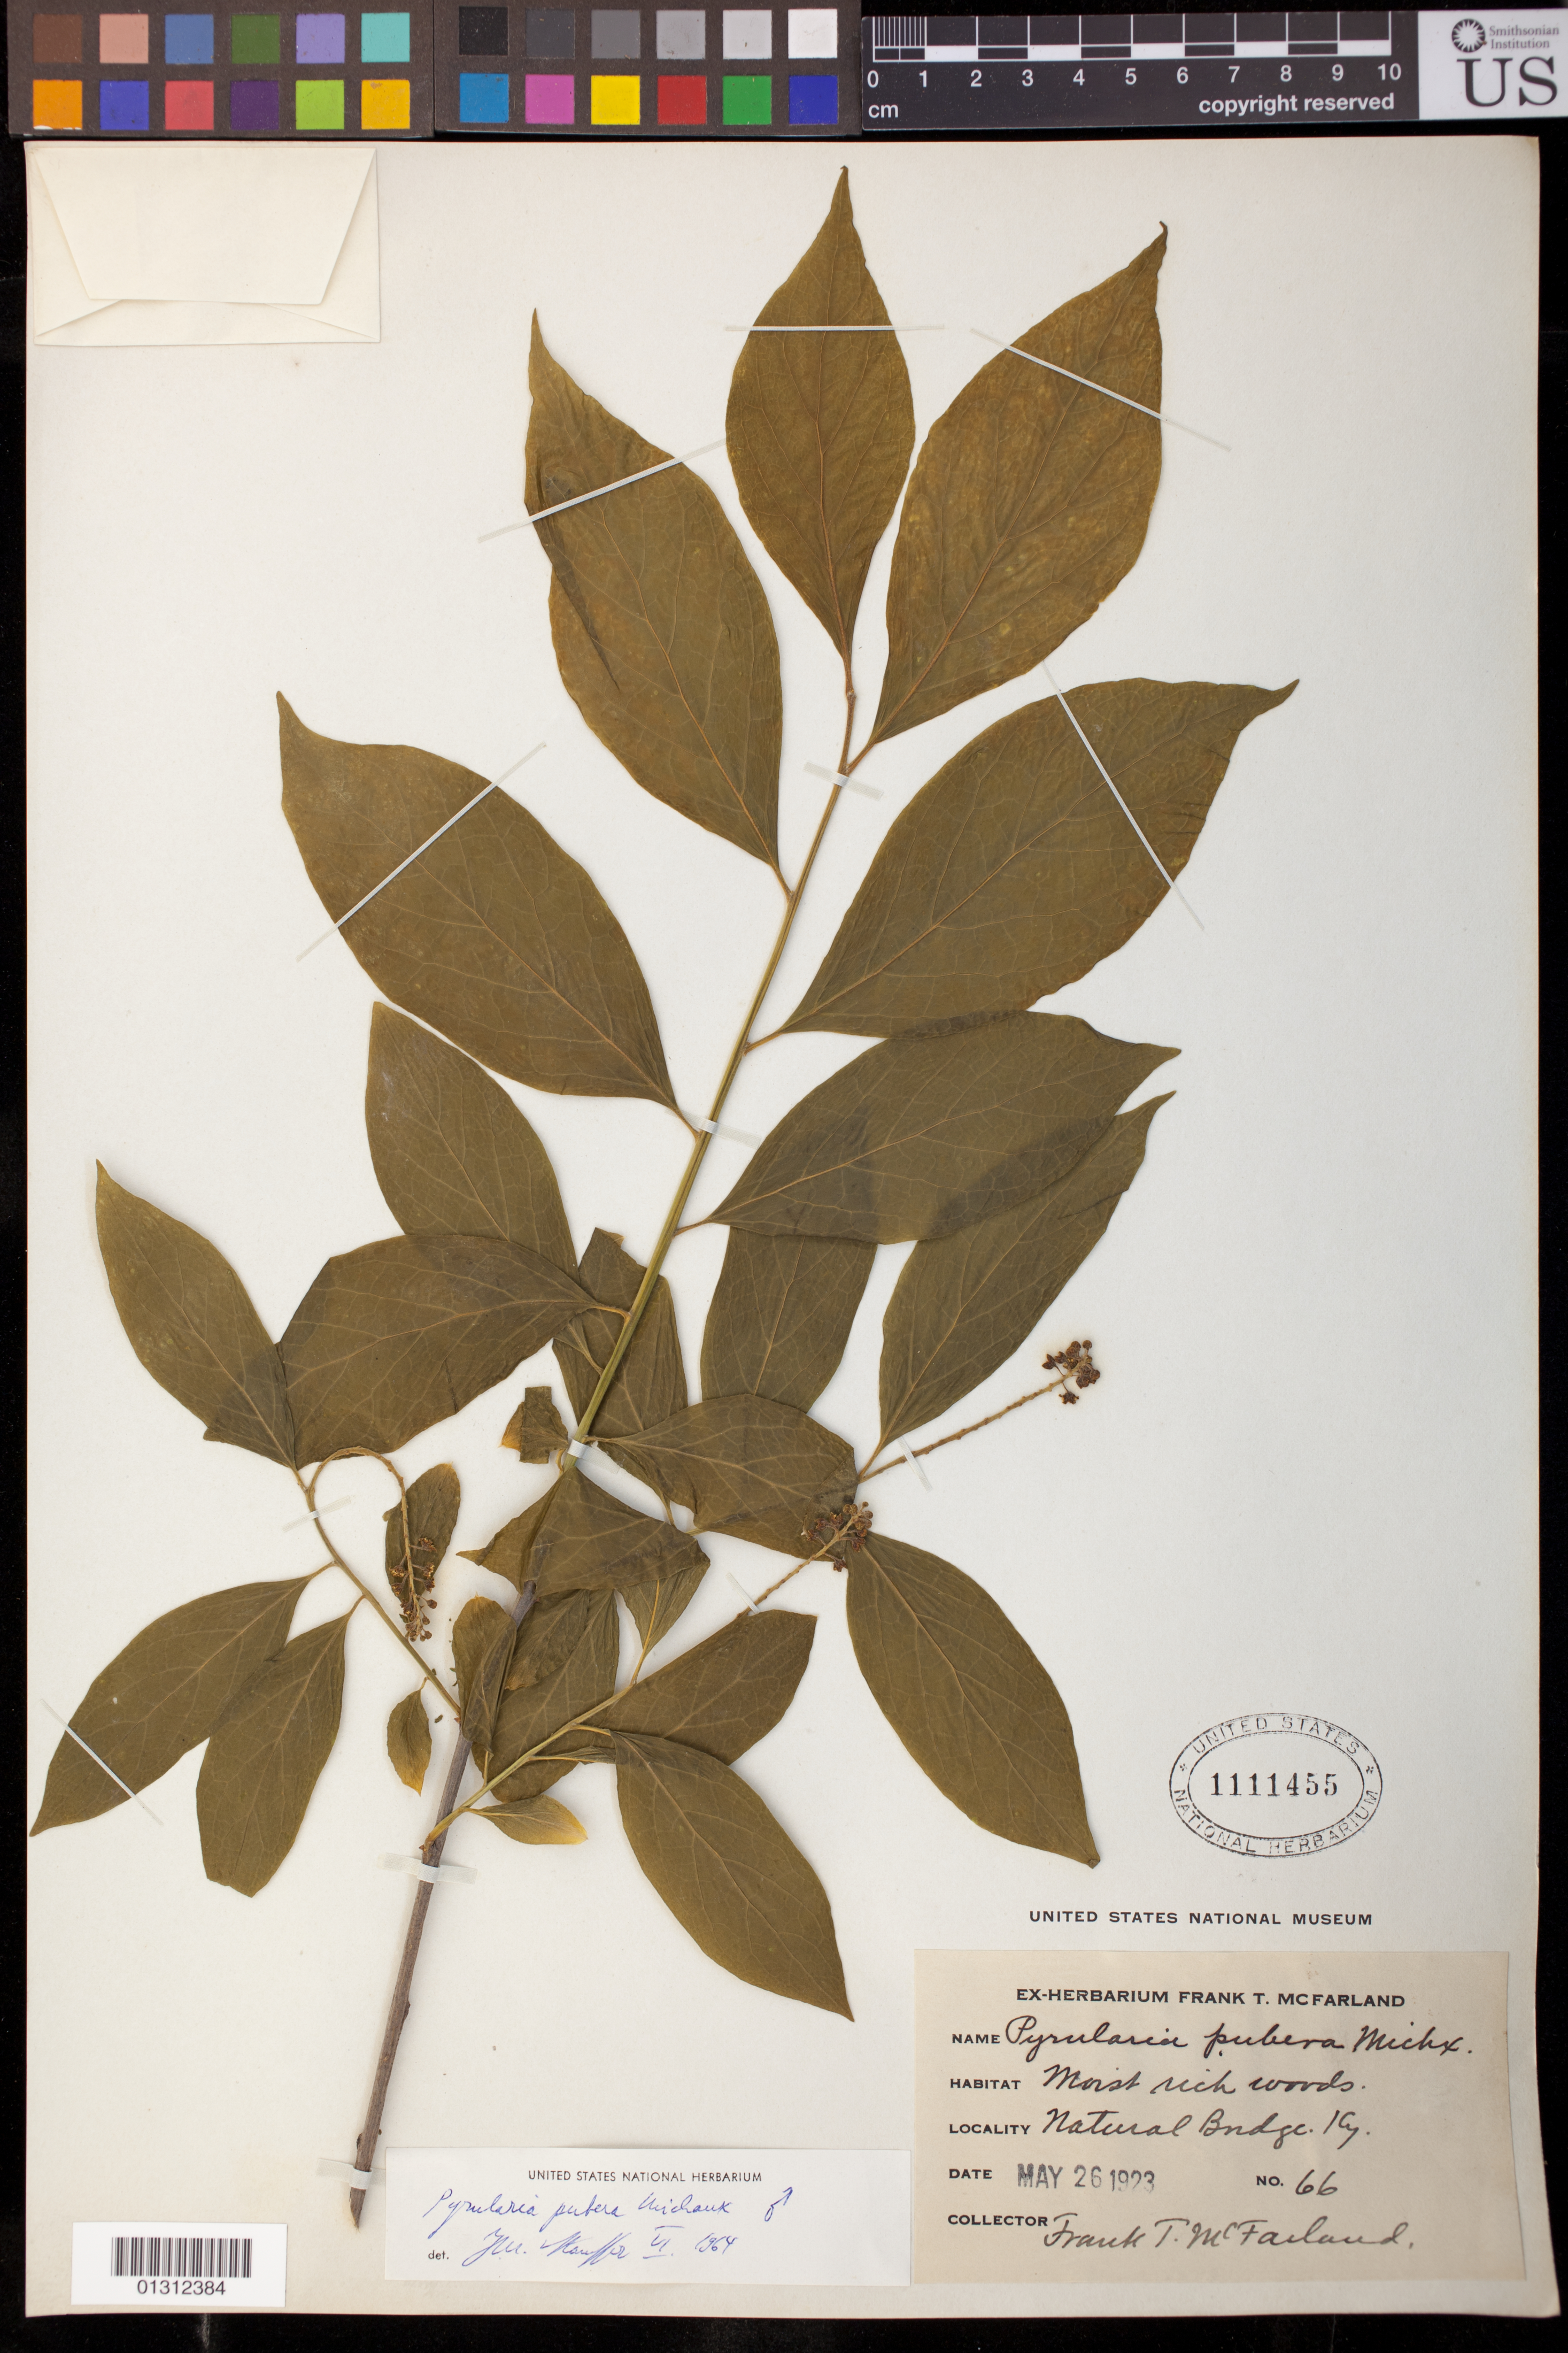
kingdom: Plantae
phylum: Tracheophyta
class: Magnoliopsida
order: Santalales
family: Cervantesiaceae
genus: Pyrularia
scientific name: Pyrularia pubera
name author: Michx.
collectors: F. McFarland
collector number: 66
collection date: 1923-05-26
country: United States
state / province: Kentucky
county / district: Powell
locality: Natural Bridge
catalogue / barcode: US 1111455